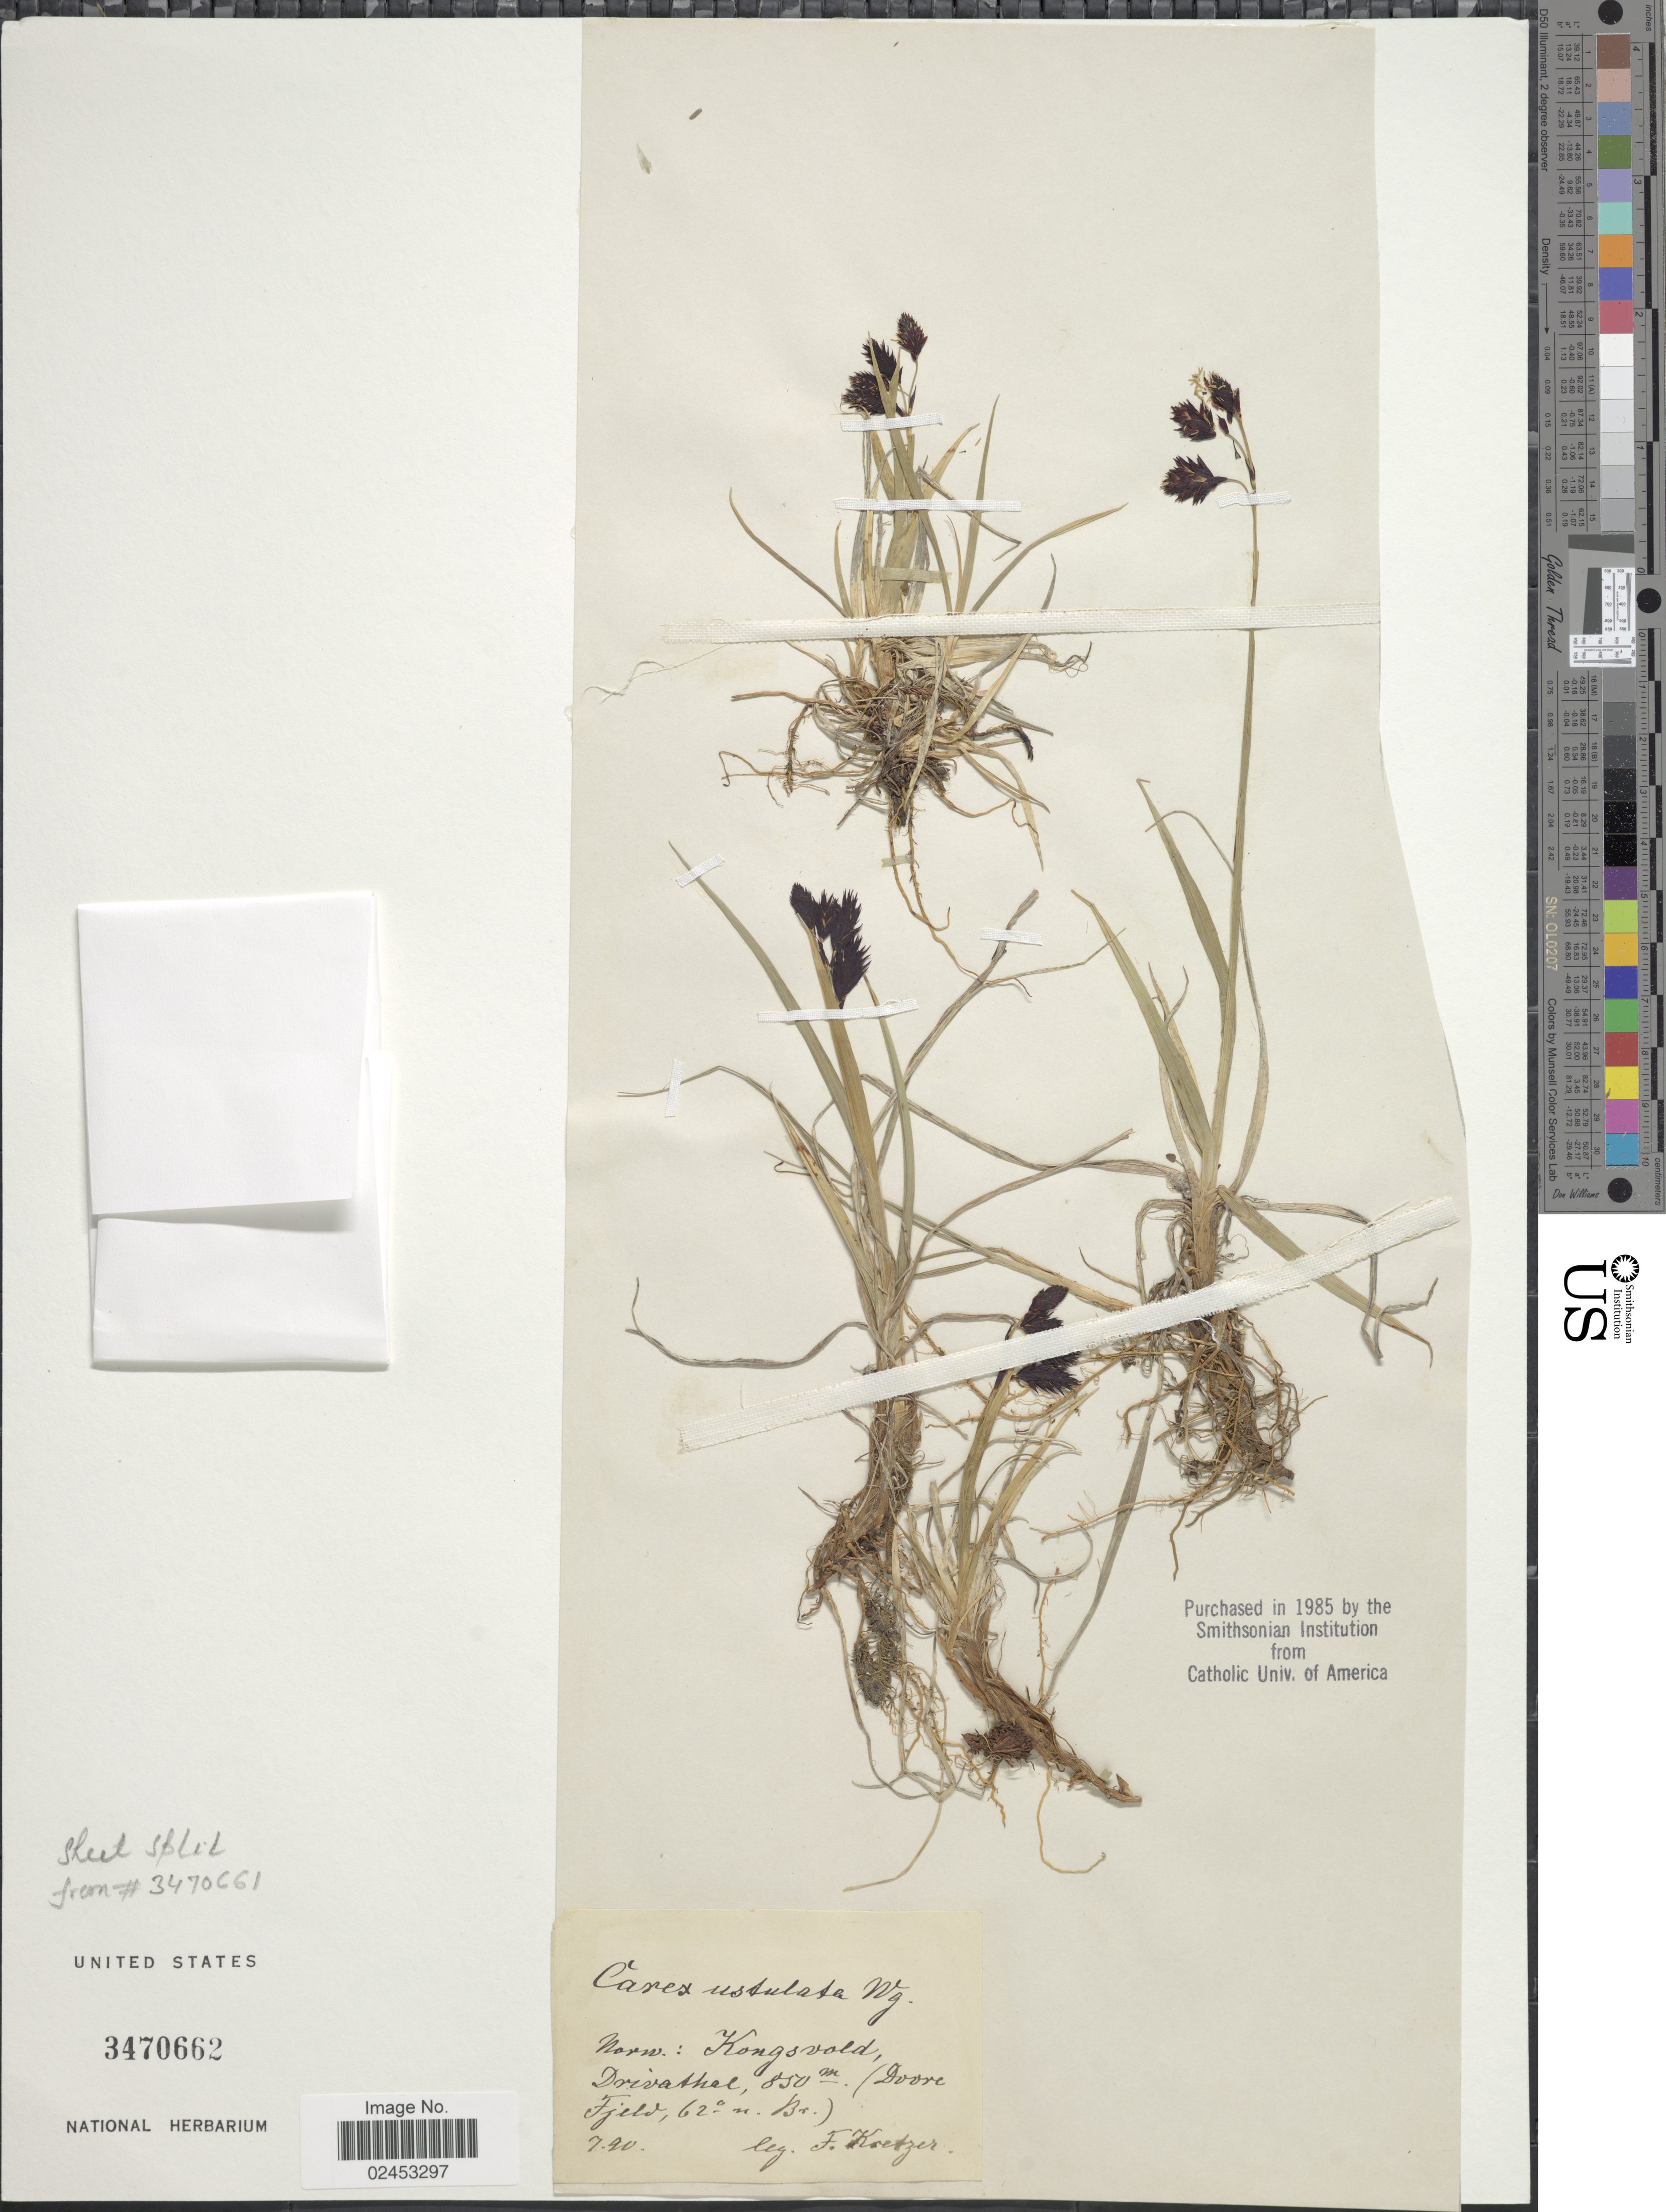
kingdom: Plantae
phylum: Tracheophyta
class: Liliopsida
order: Poales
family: Cyperaceae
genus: Carex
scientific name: Carex atrofusca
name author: Schkuhr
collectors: F. Kretzer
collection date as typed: Transcribed d/m/y: /7/90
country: Norway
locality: Norw.: Kongsvold, Drivathal, (Dovre Fjeld).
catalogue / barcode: US 3470662